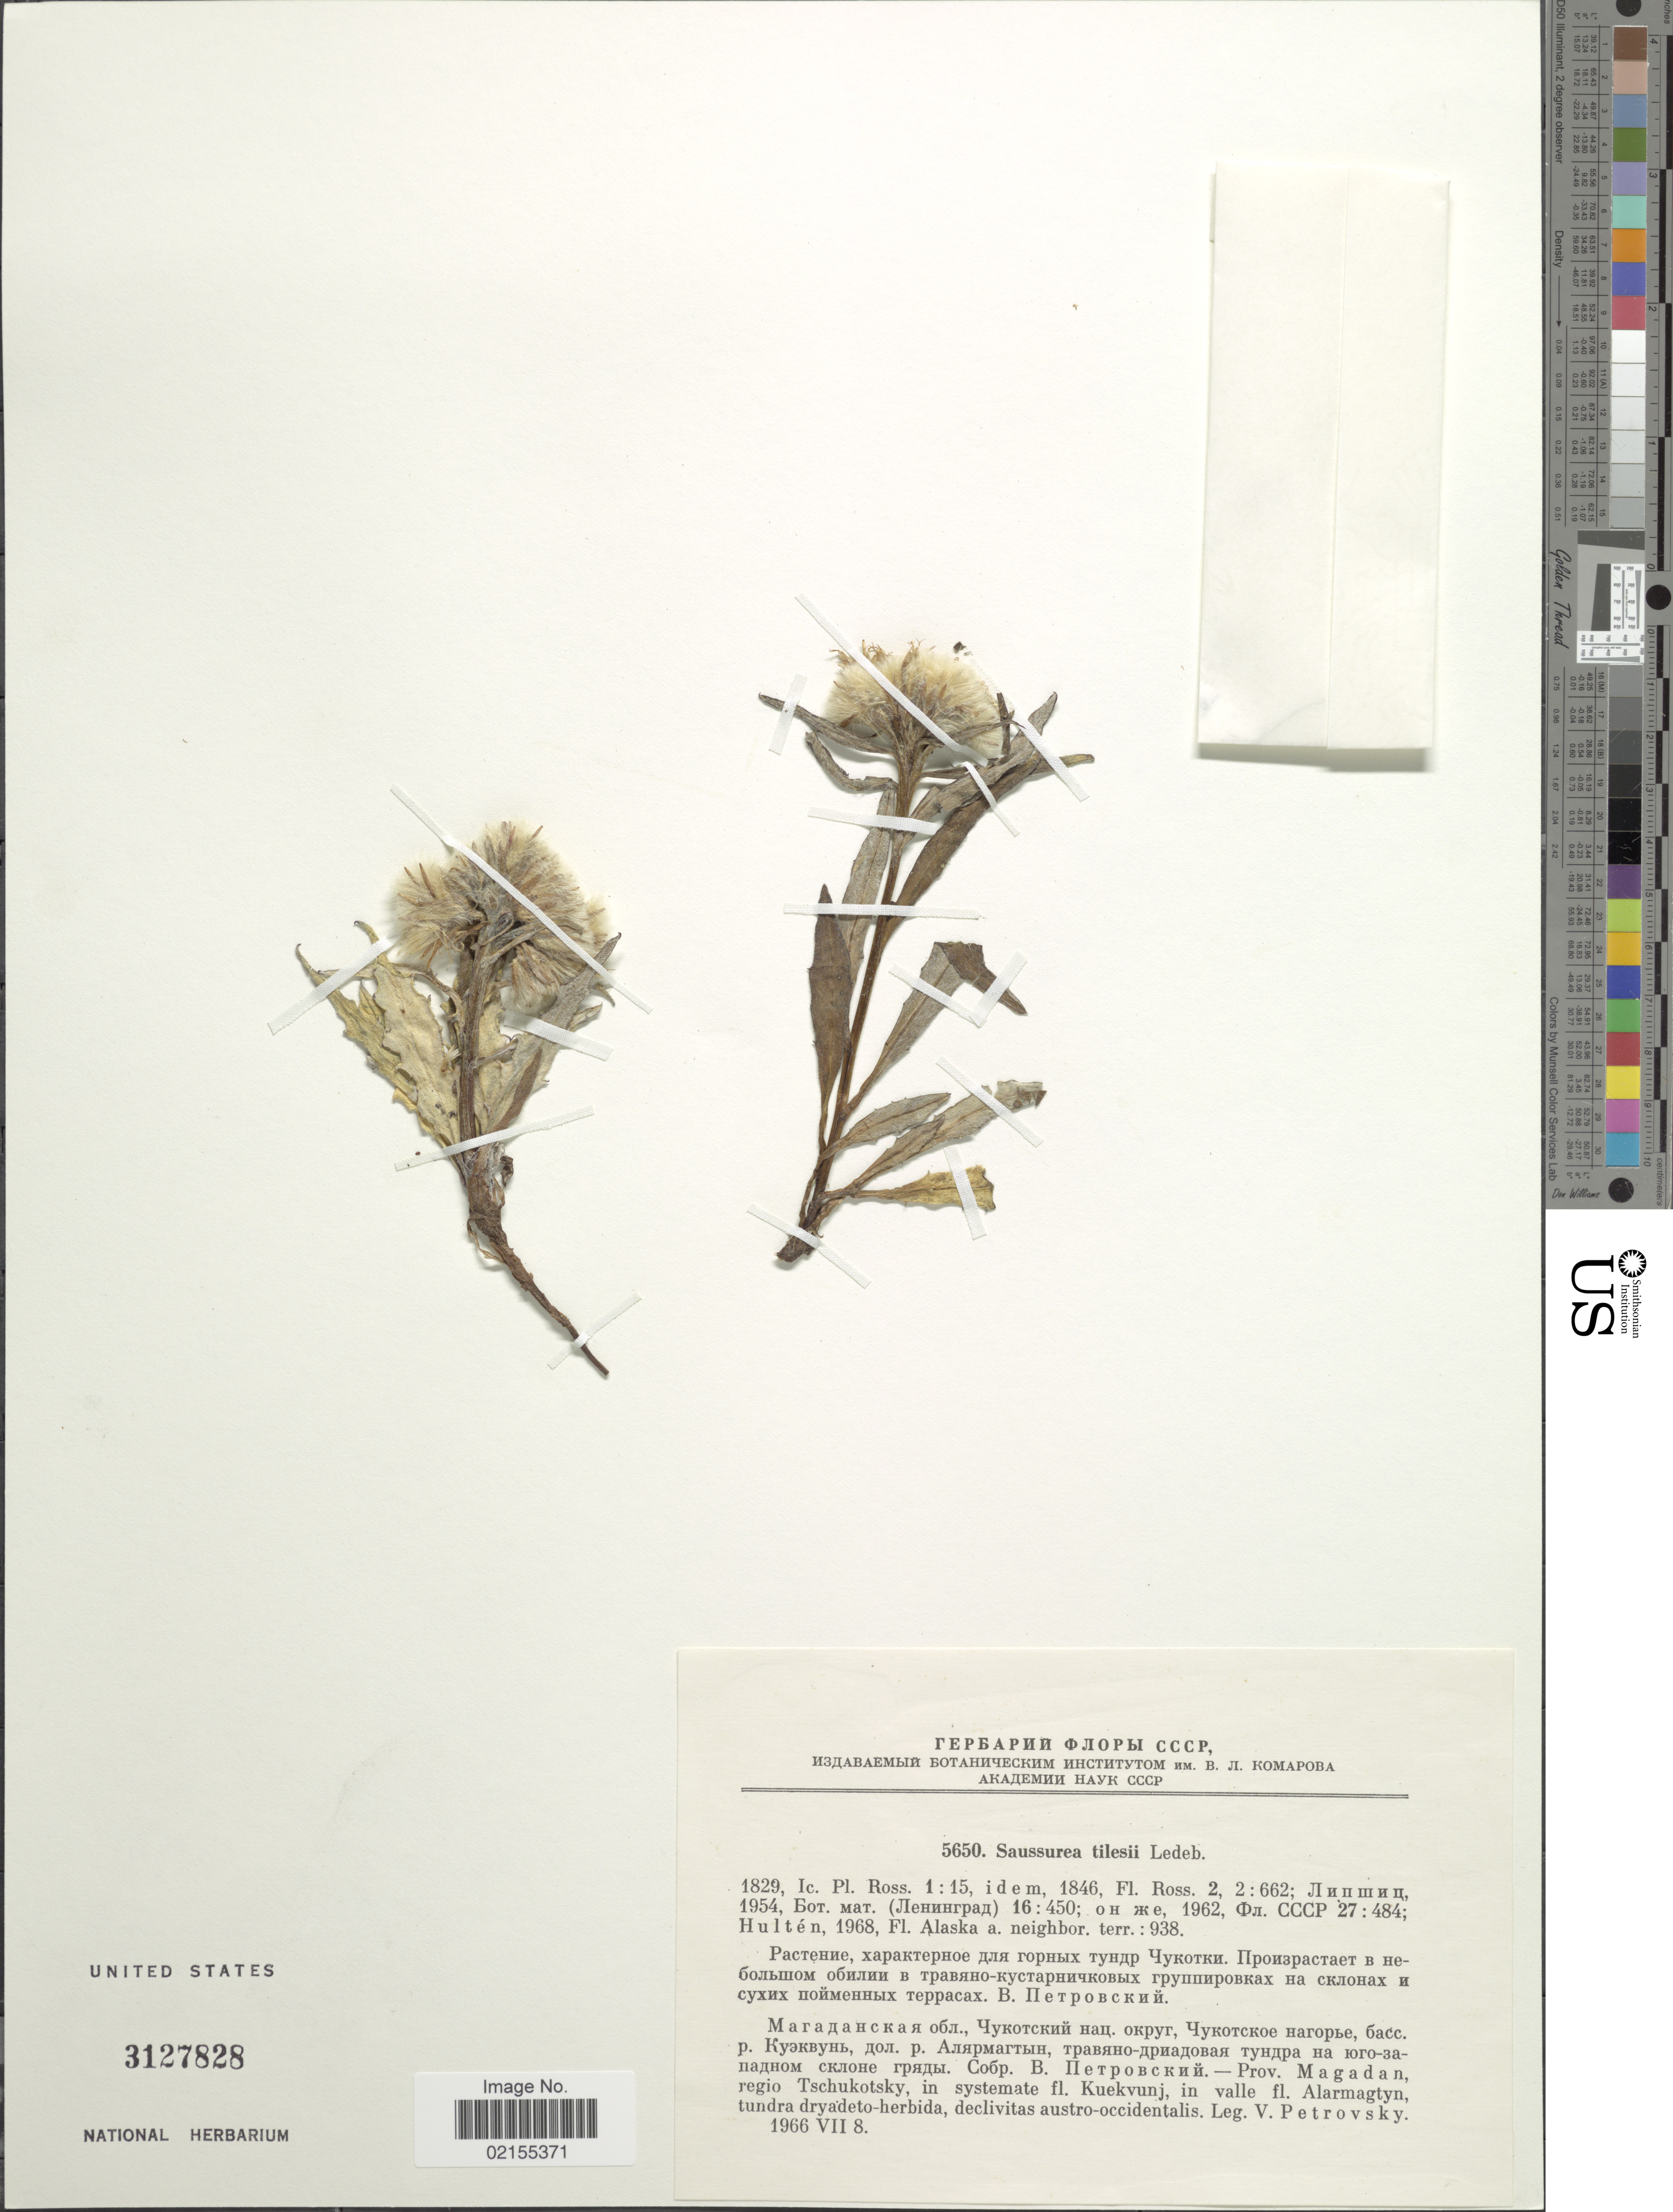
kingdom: Plantae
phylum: Tracheophyta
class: Magnoliopsida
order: Asterales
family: Asteraceae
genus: Saussurea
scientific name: Saussurea tilesii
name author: Ledeb.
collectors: V. Petrovsky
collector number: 5650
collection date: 1966-07-08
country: Russian Federation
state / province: Magadan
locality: Regio Tschukotsky, fl. Kuekvunj, in valle fl. Alarmagtyn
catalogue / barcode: US 3127828